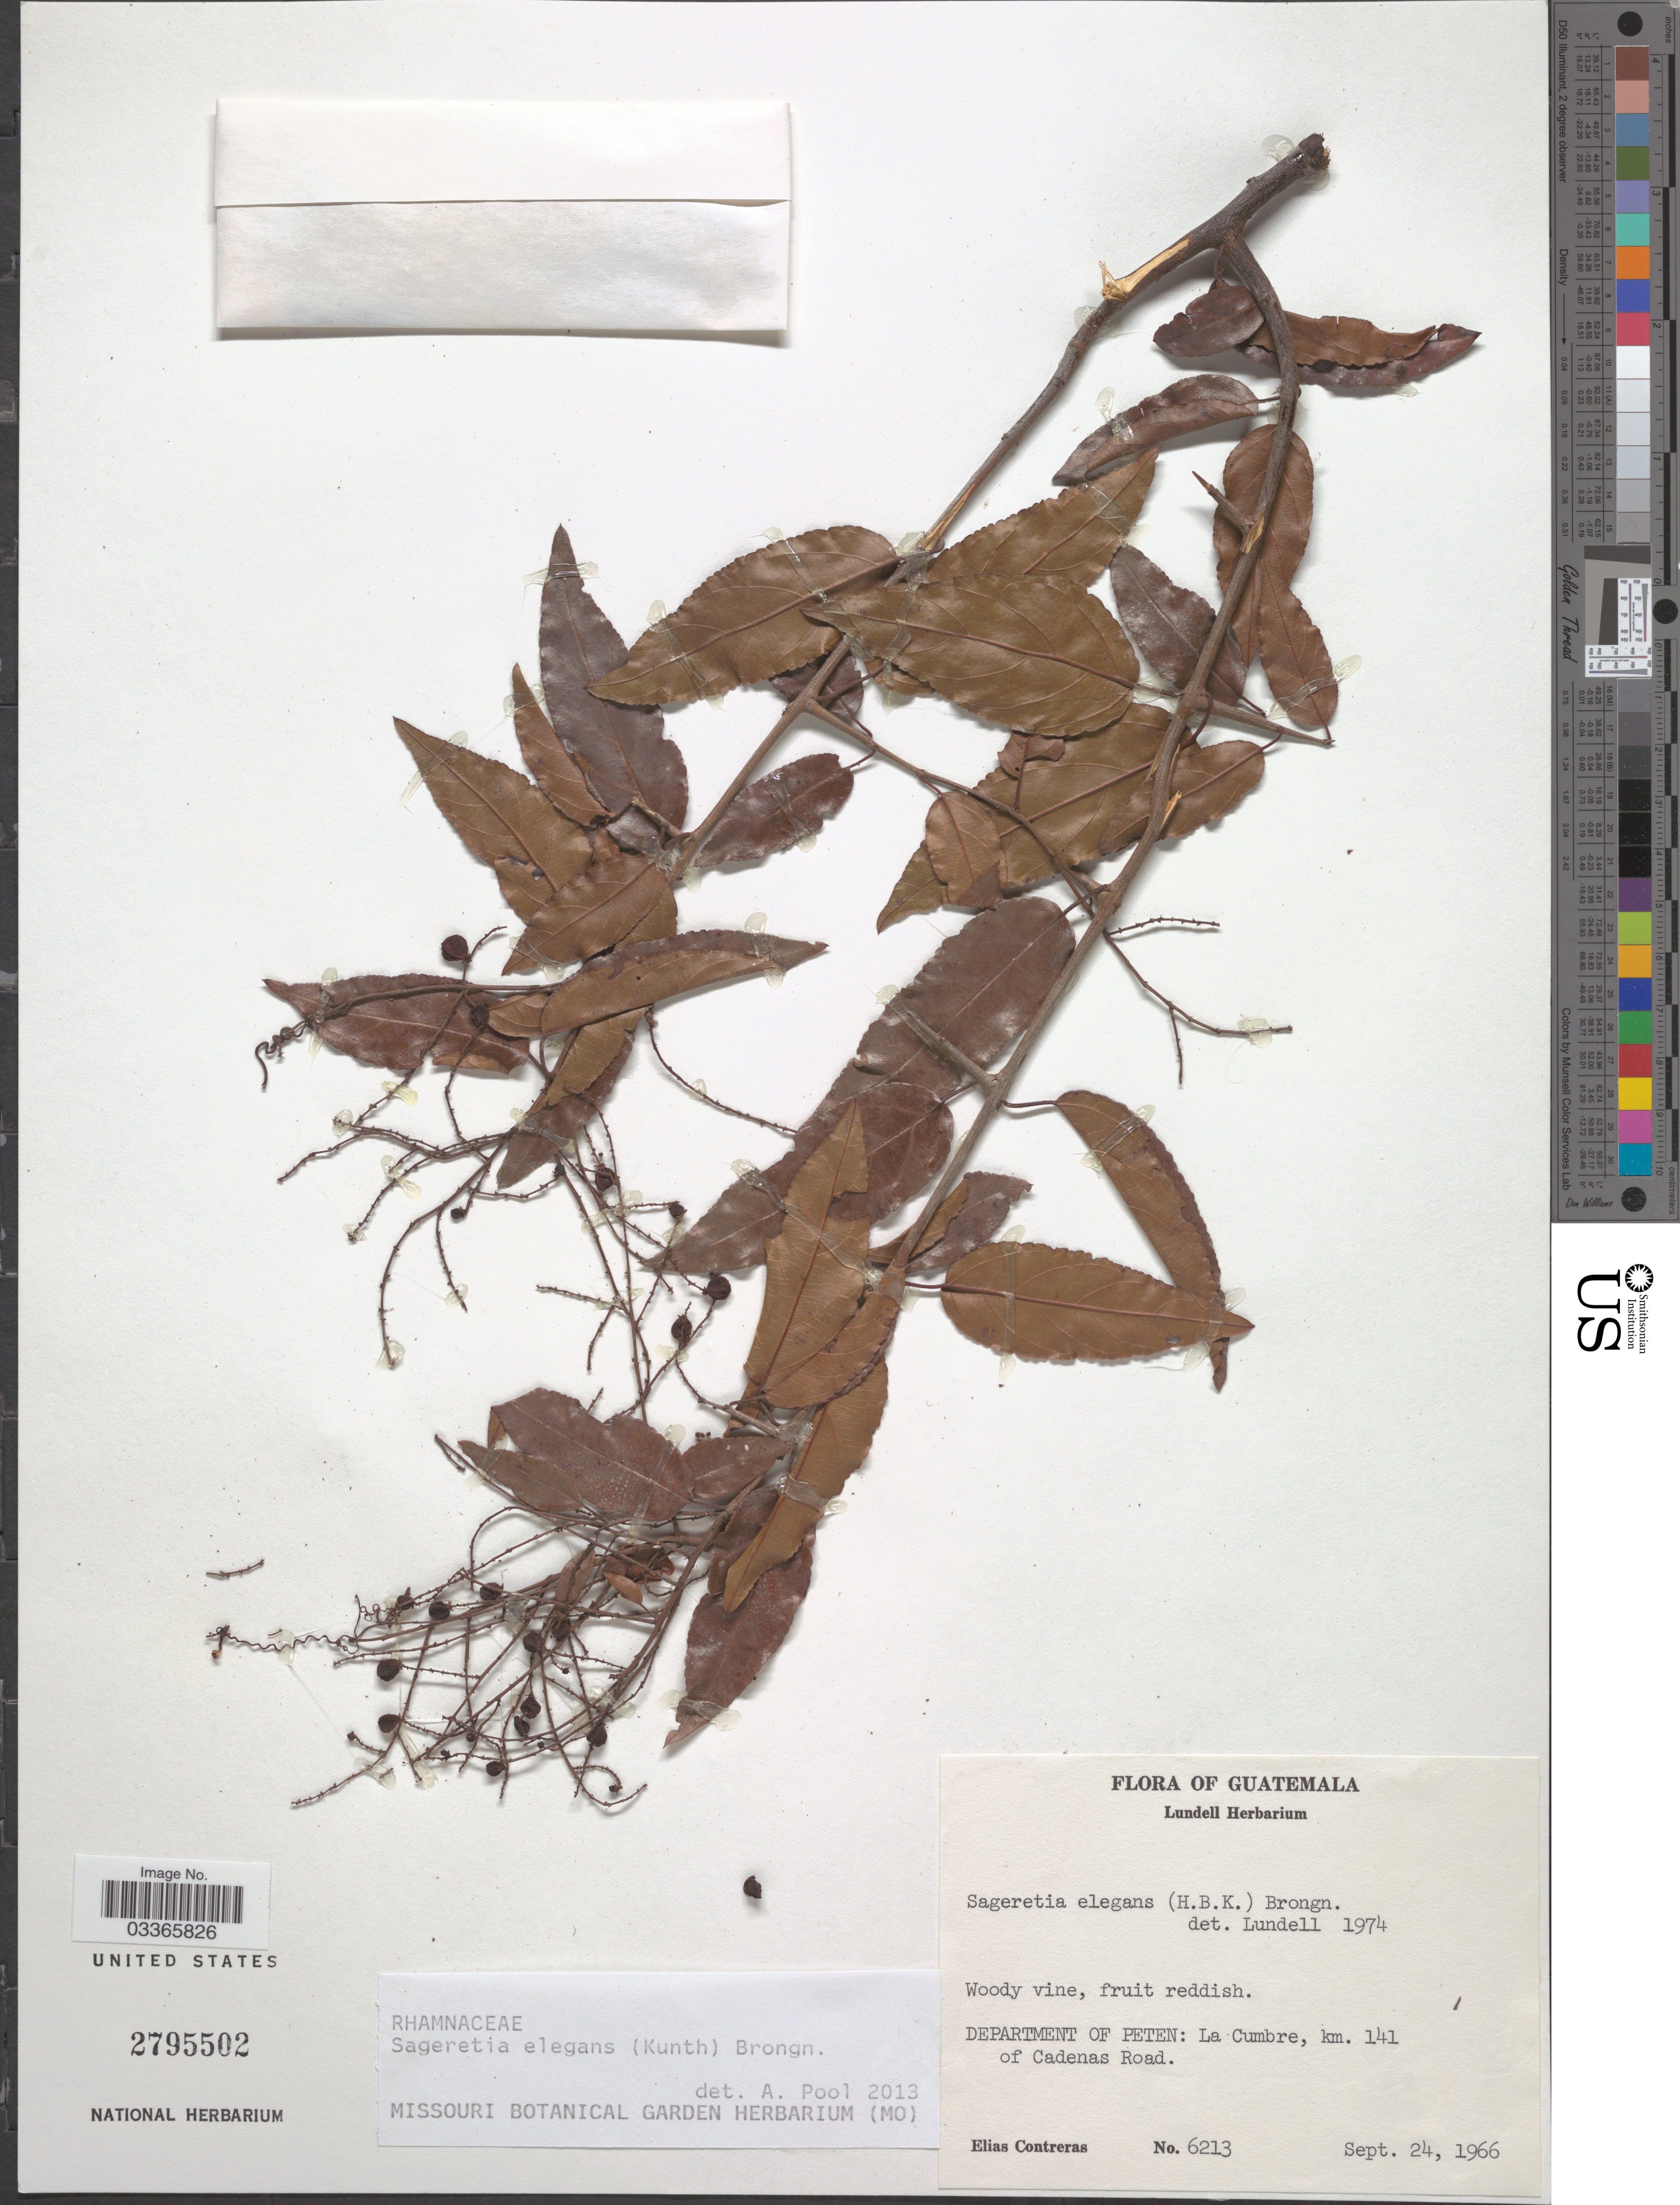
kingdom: Plantae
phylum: Tracheophyta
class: Magnoliopsida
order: Rosales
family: Rhamnaceae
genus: Sageretia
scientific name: Sageretia elegans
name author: (Kunth) Brongn.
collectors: E. Contreras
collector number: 6213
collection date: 1966-09-24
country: Guatemala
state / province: El Petén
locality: Department of Peten: La Cumbre, km. 141 of Cadenas Road.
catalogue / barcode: US 2795502